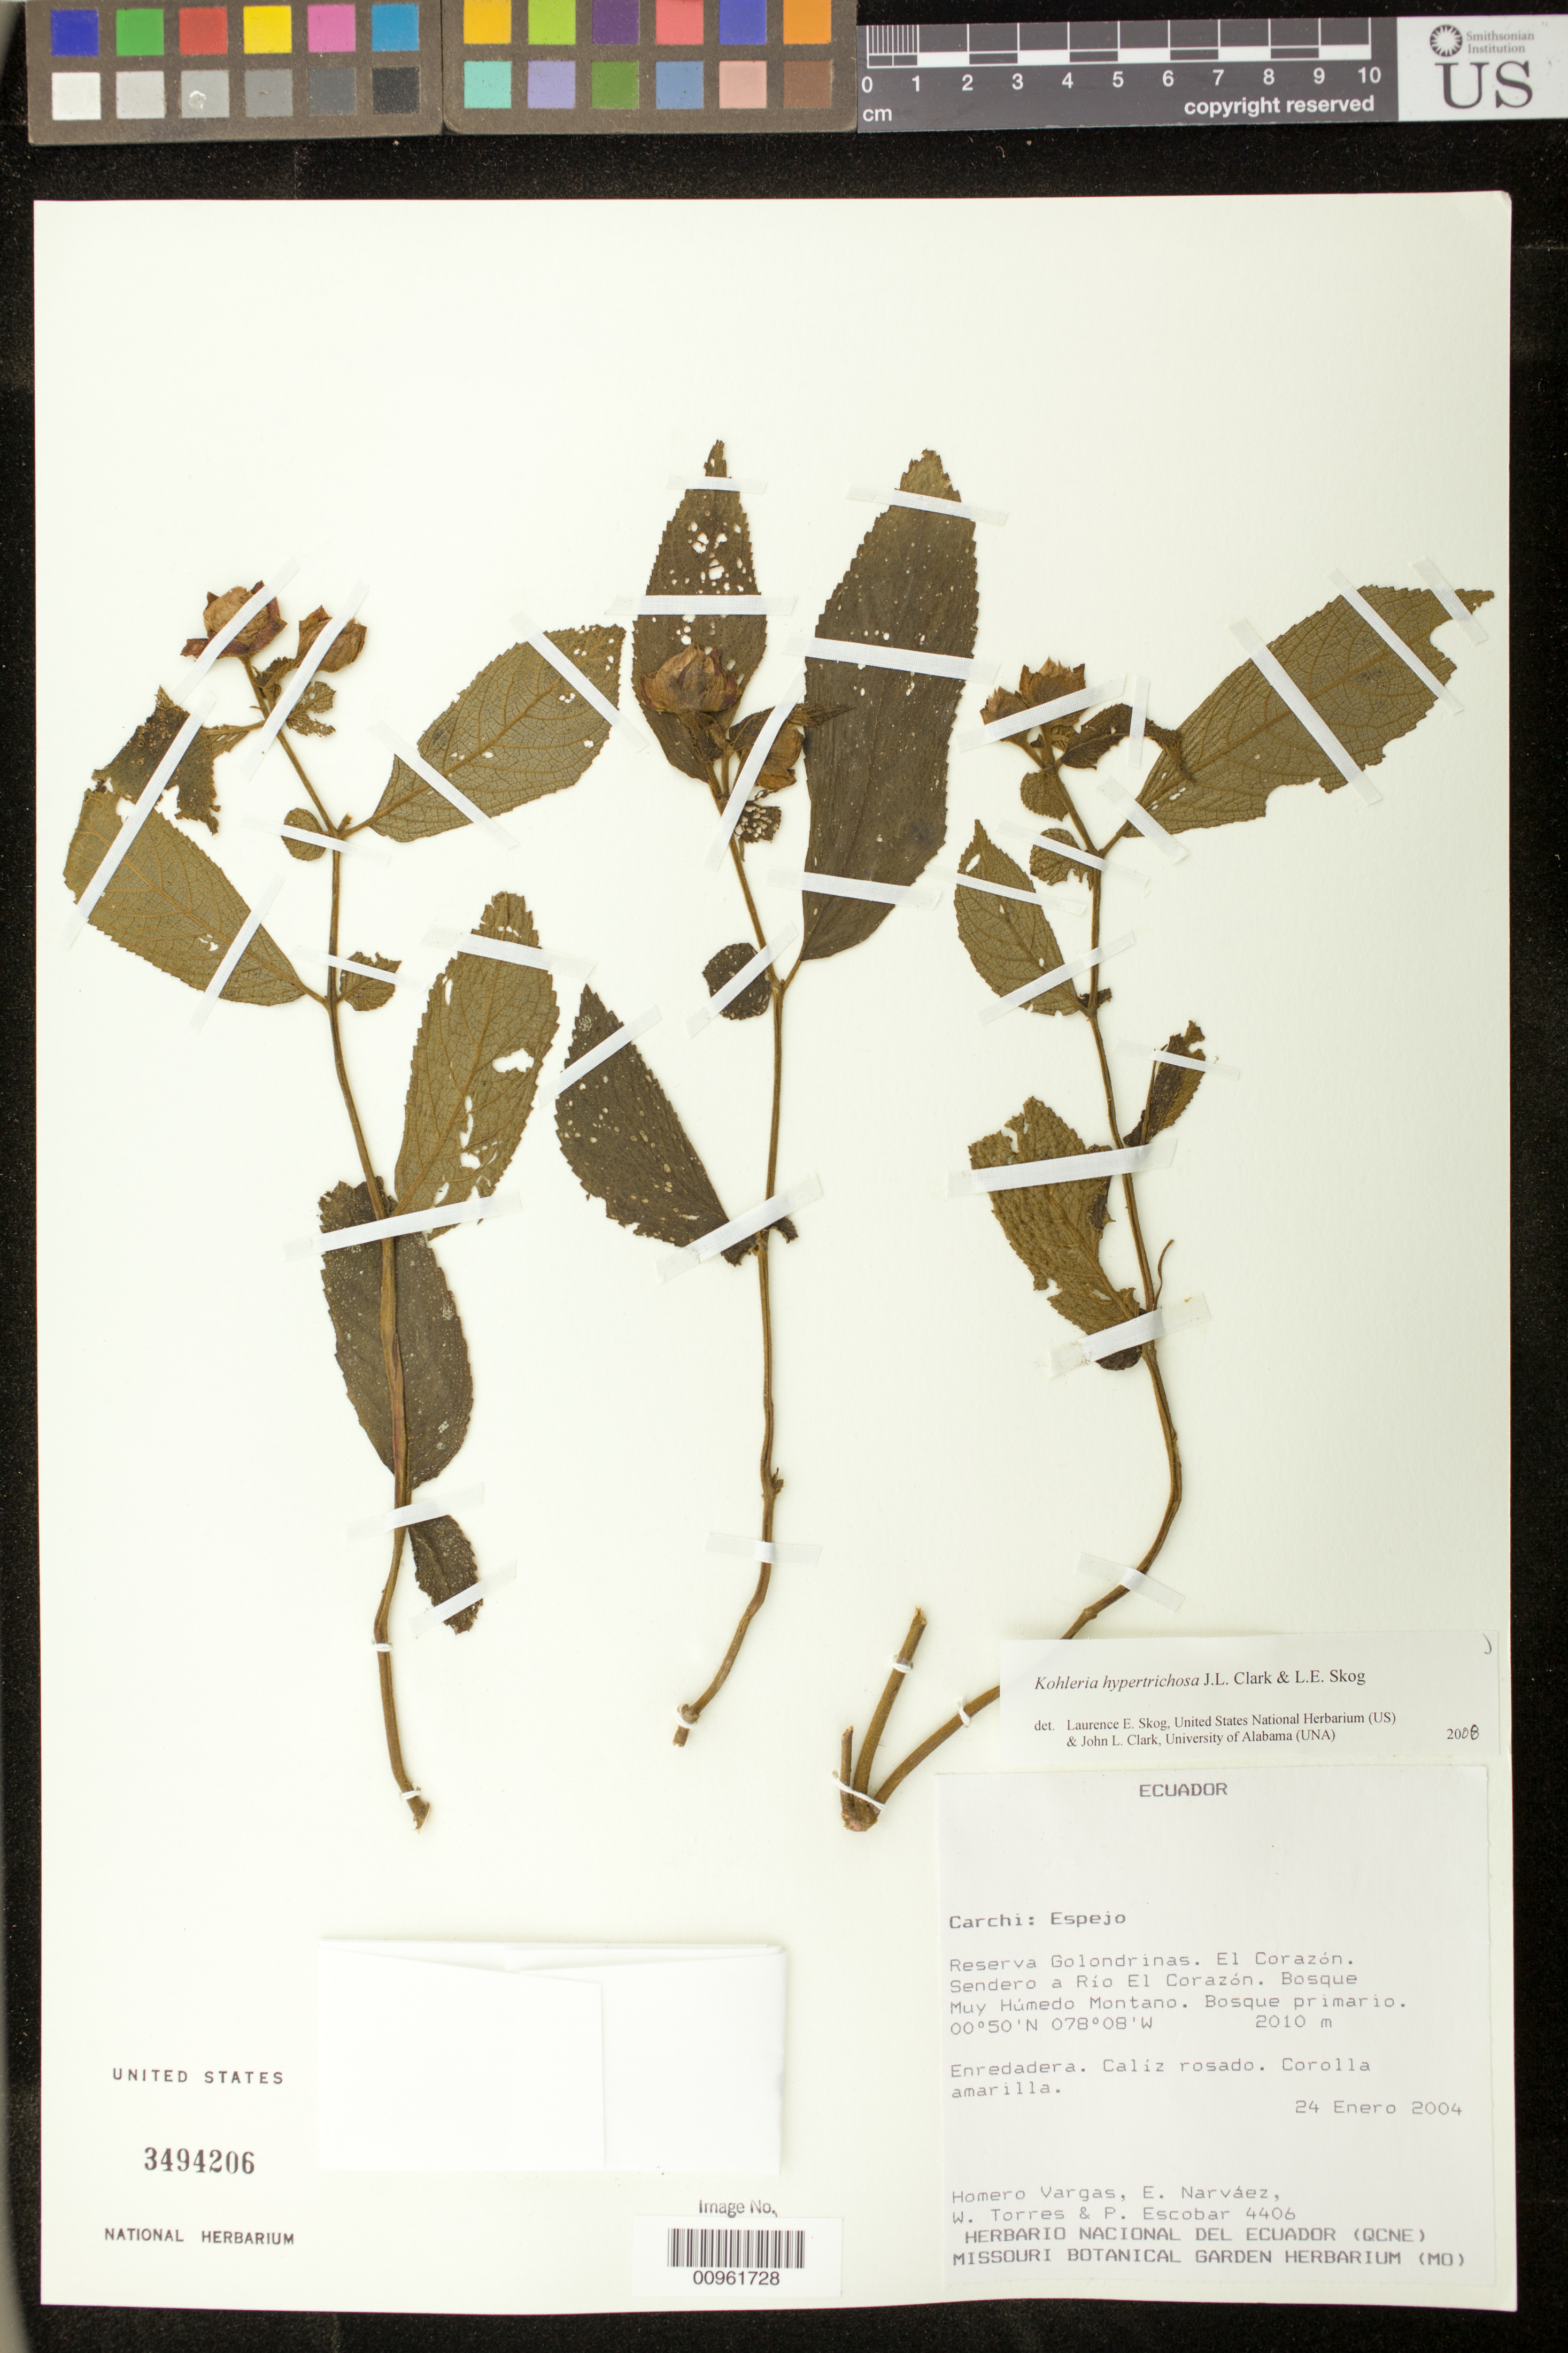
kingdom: Plantae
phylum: Tracheophyta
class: Magnoliopsida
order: Lamiales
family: Gesneriaceae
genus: Kohleria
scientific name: Kohleria hypertrichosa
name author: J.L. Clark & L.E. Skog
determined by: Clark, J. L.; Skog, Laurence E.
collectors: H. Vargas, E. Narváez, W. Torres & P. Escobar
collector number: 4406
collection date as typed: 24 Jan 2004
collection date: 2004-01-24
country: Ecuador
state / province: Carchi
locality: Carchi: Espejo. Reserva Golondrinas, El Corazón, sendero a Río El Corazón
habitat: Bosque muy húmedo montano. Bosque primario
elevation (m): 2010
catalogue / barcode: US 3494206